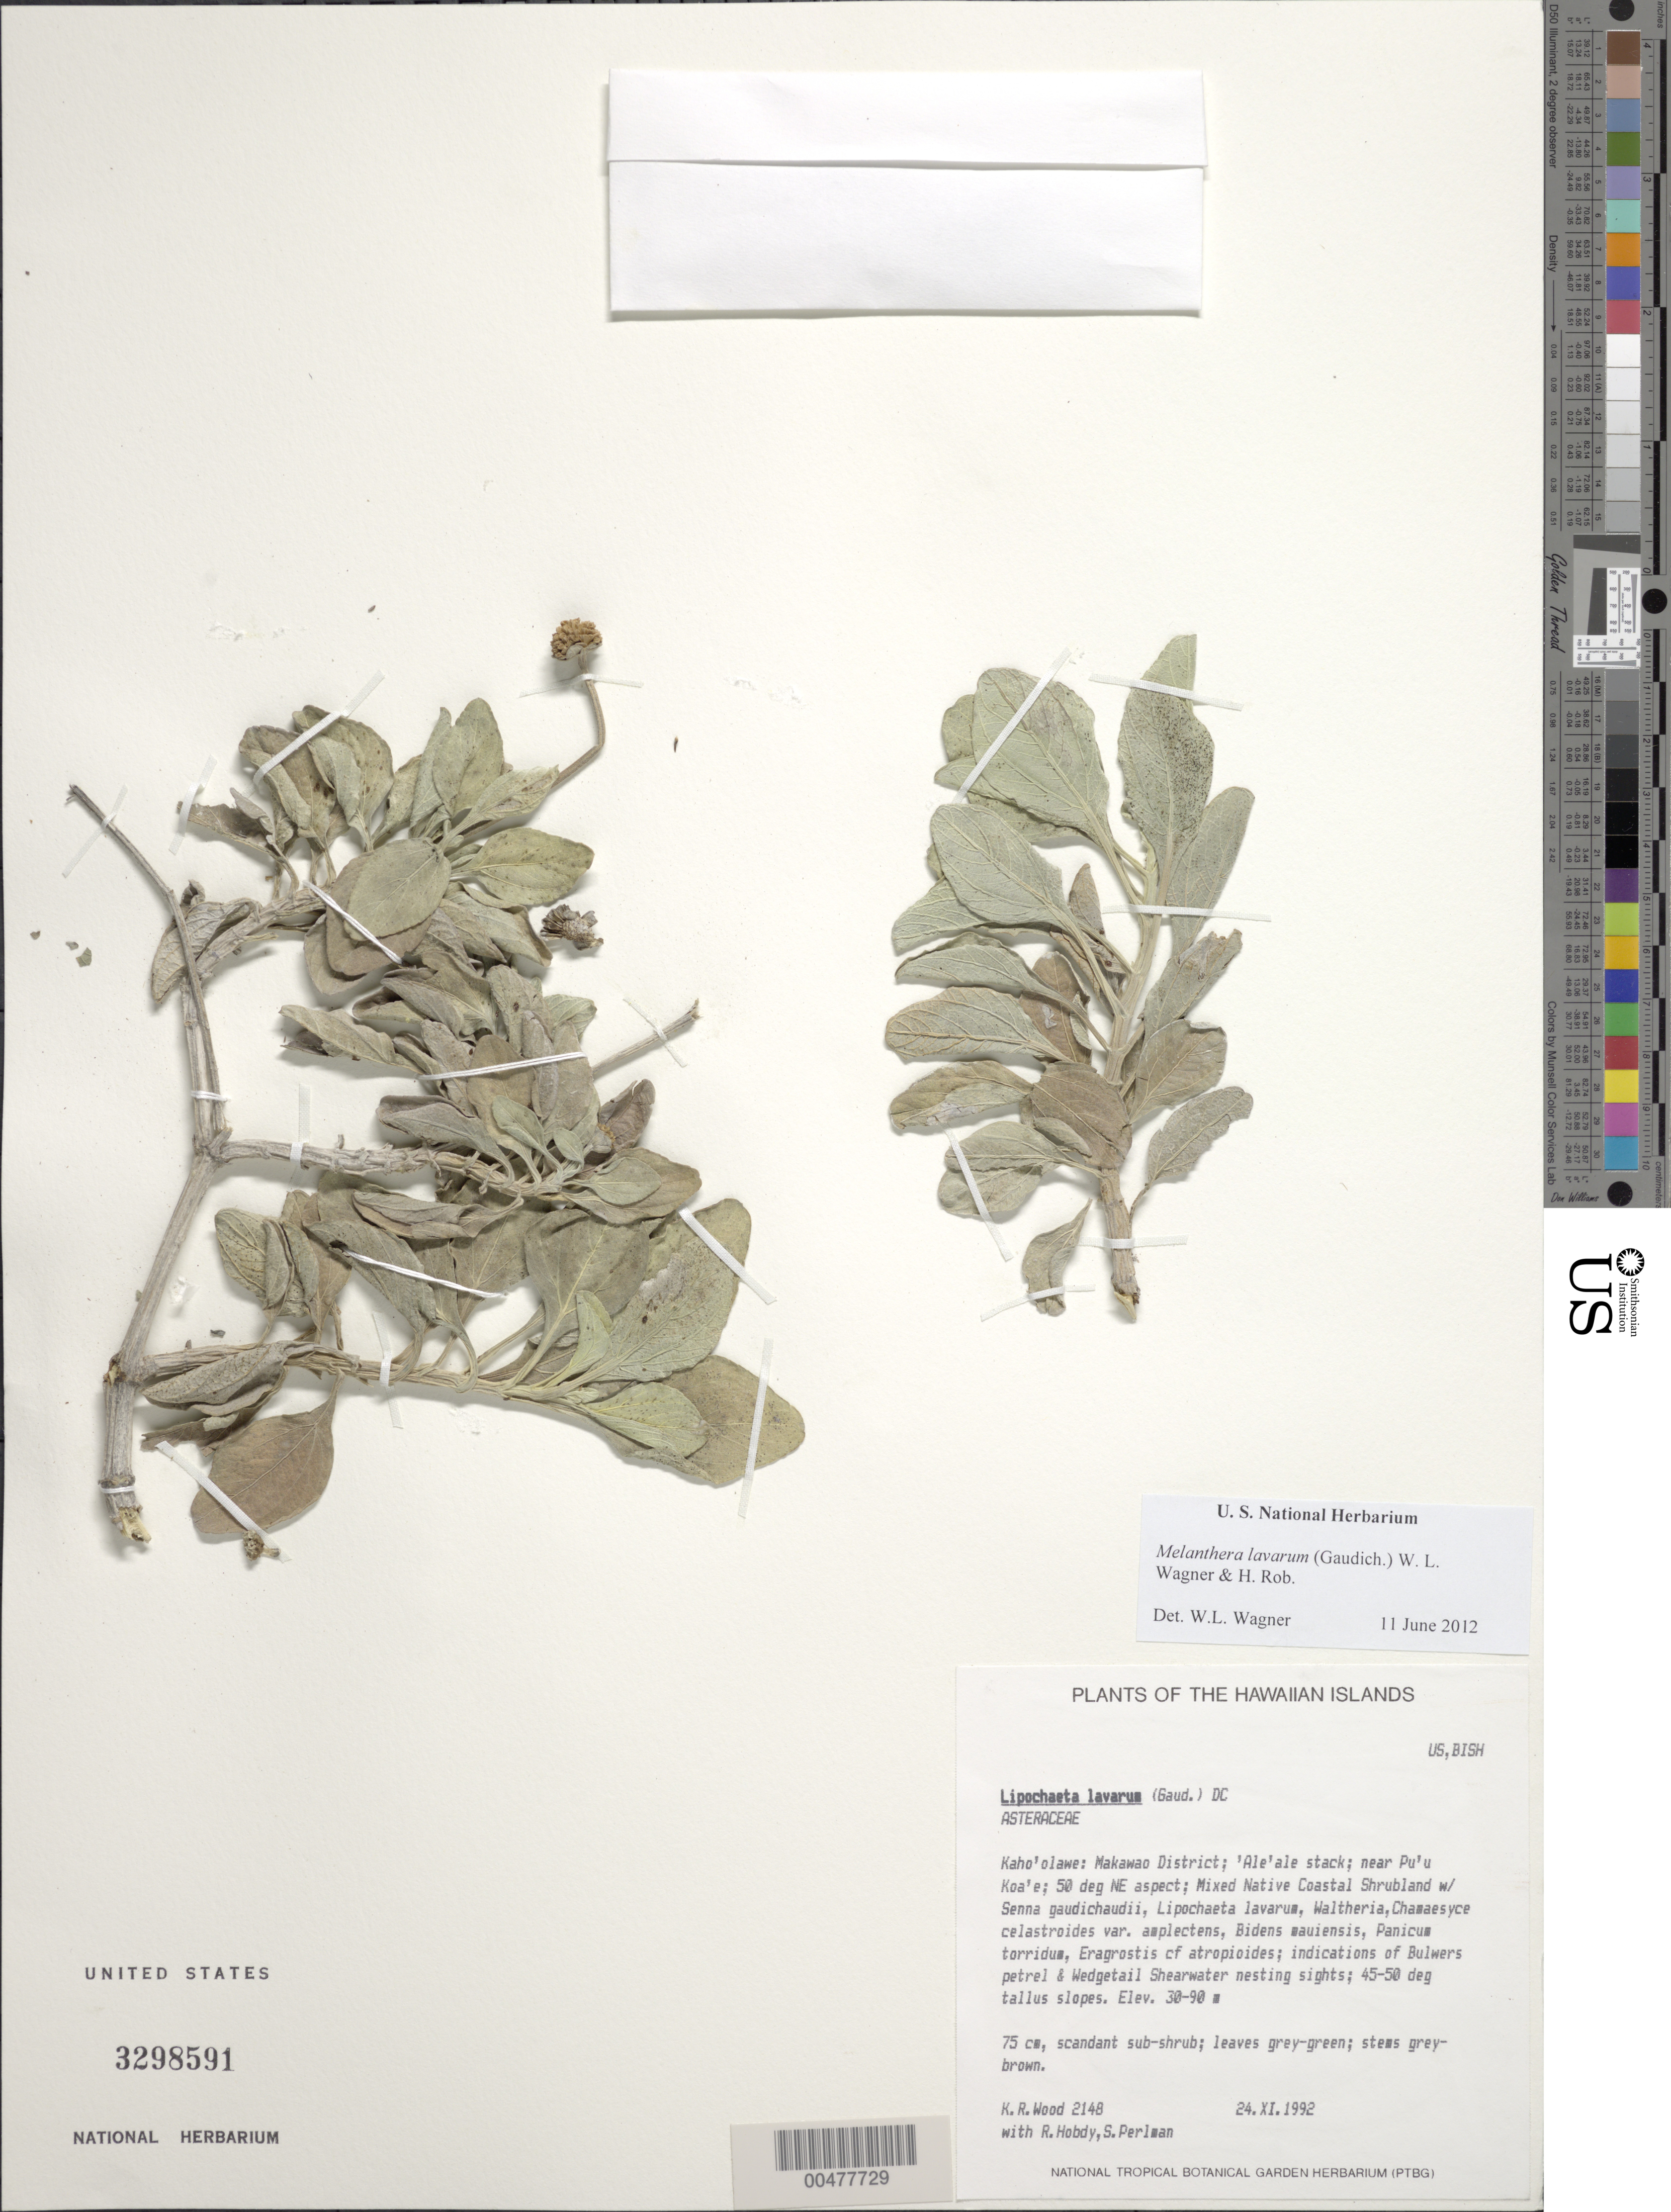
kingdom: Plantae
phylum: Tracheophyta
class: Magnoliopsida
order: Asterales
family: Asteraceae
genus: Wollastonia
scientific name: Wollastonia lavarum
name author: (Gaudich.) Orchard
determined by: Wagner, W. L., (BOT), Smithsonian Institution - National Museum of Natural History (UNITED STATES)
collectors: K. R. Wood, R. Hobdy & S. P. Perlman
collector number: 2148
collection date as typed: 24 Nov 1992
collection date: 1992-11-24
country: United States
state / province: Hawaii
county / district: Maui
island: Kaho'olawe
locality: Makawao Dist., Aleale stack, near Puu Koae, 50 deg NE aspect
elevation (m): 30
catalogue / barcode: US 3298591